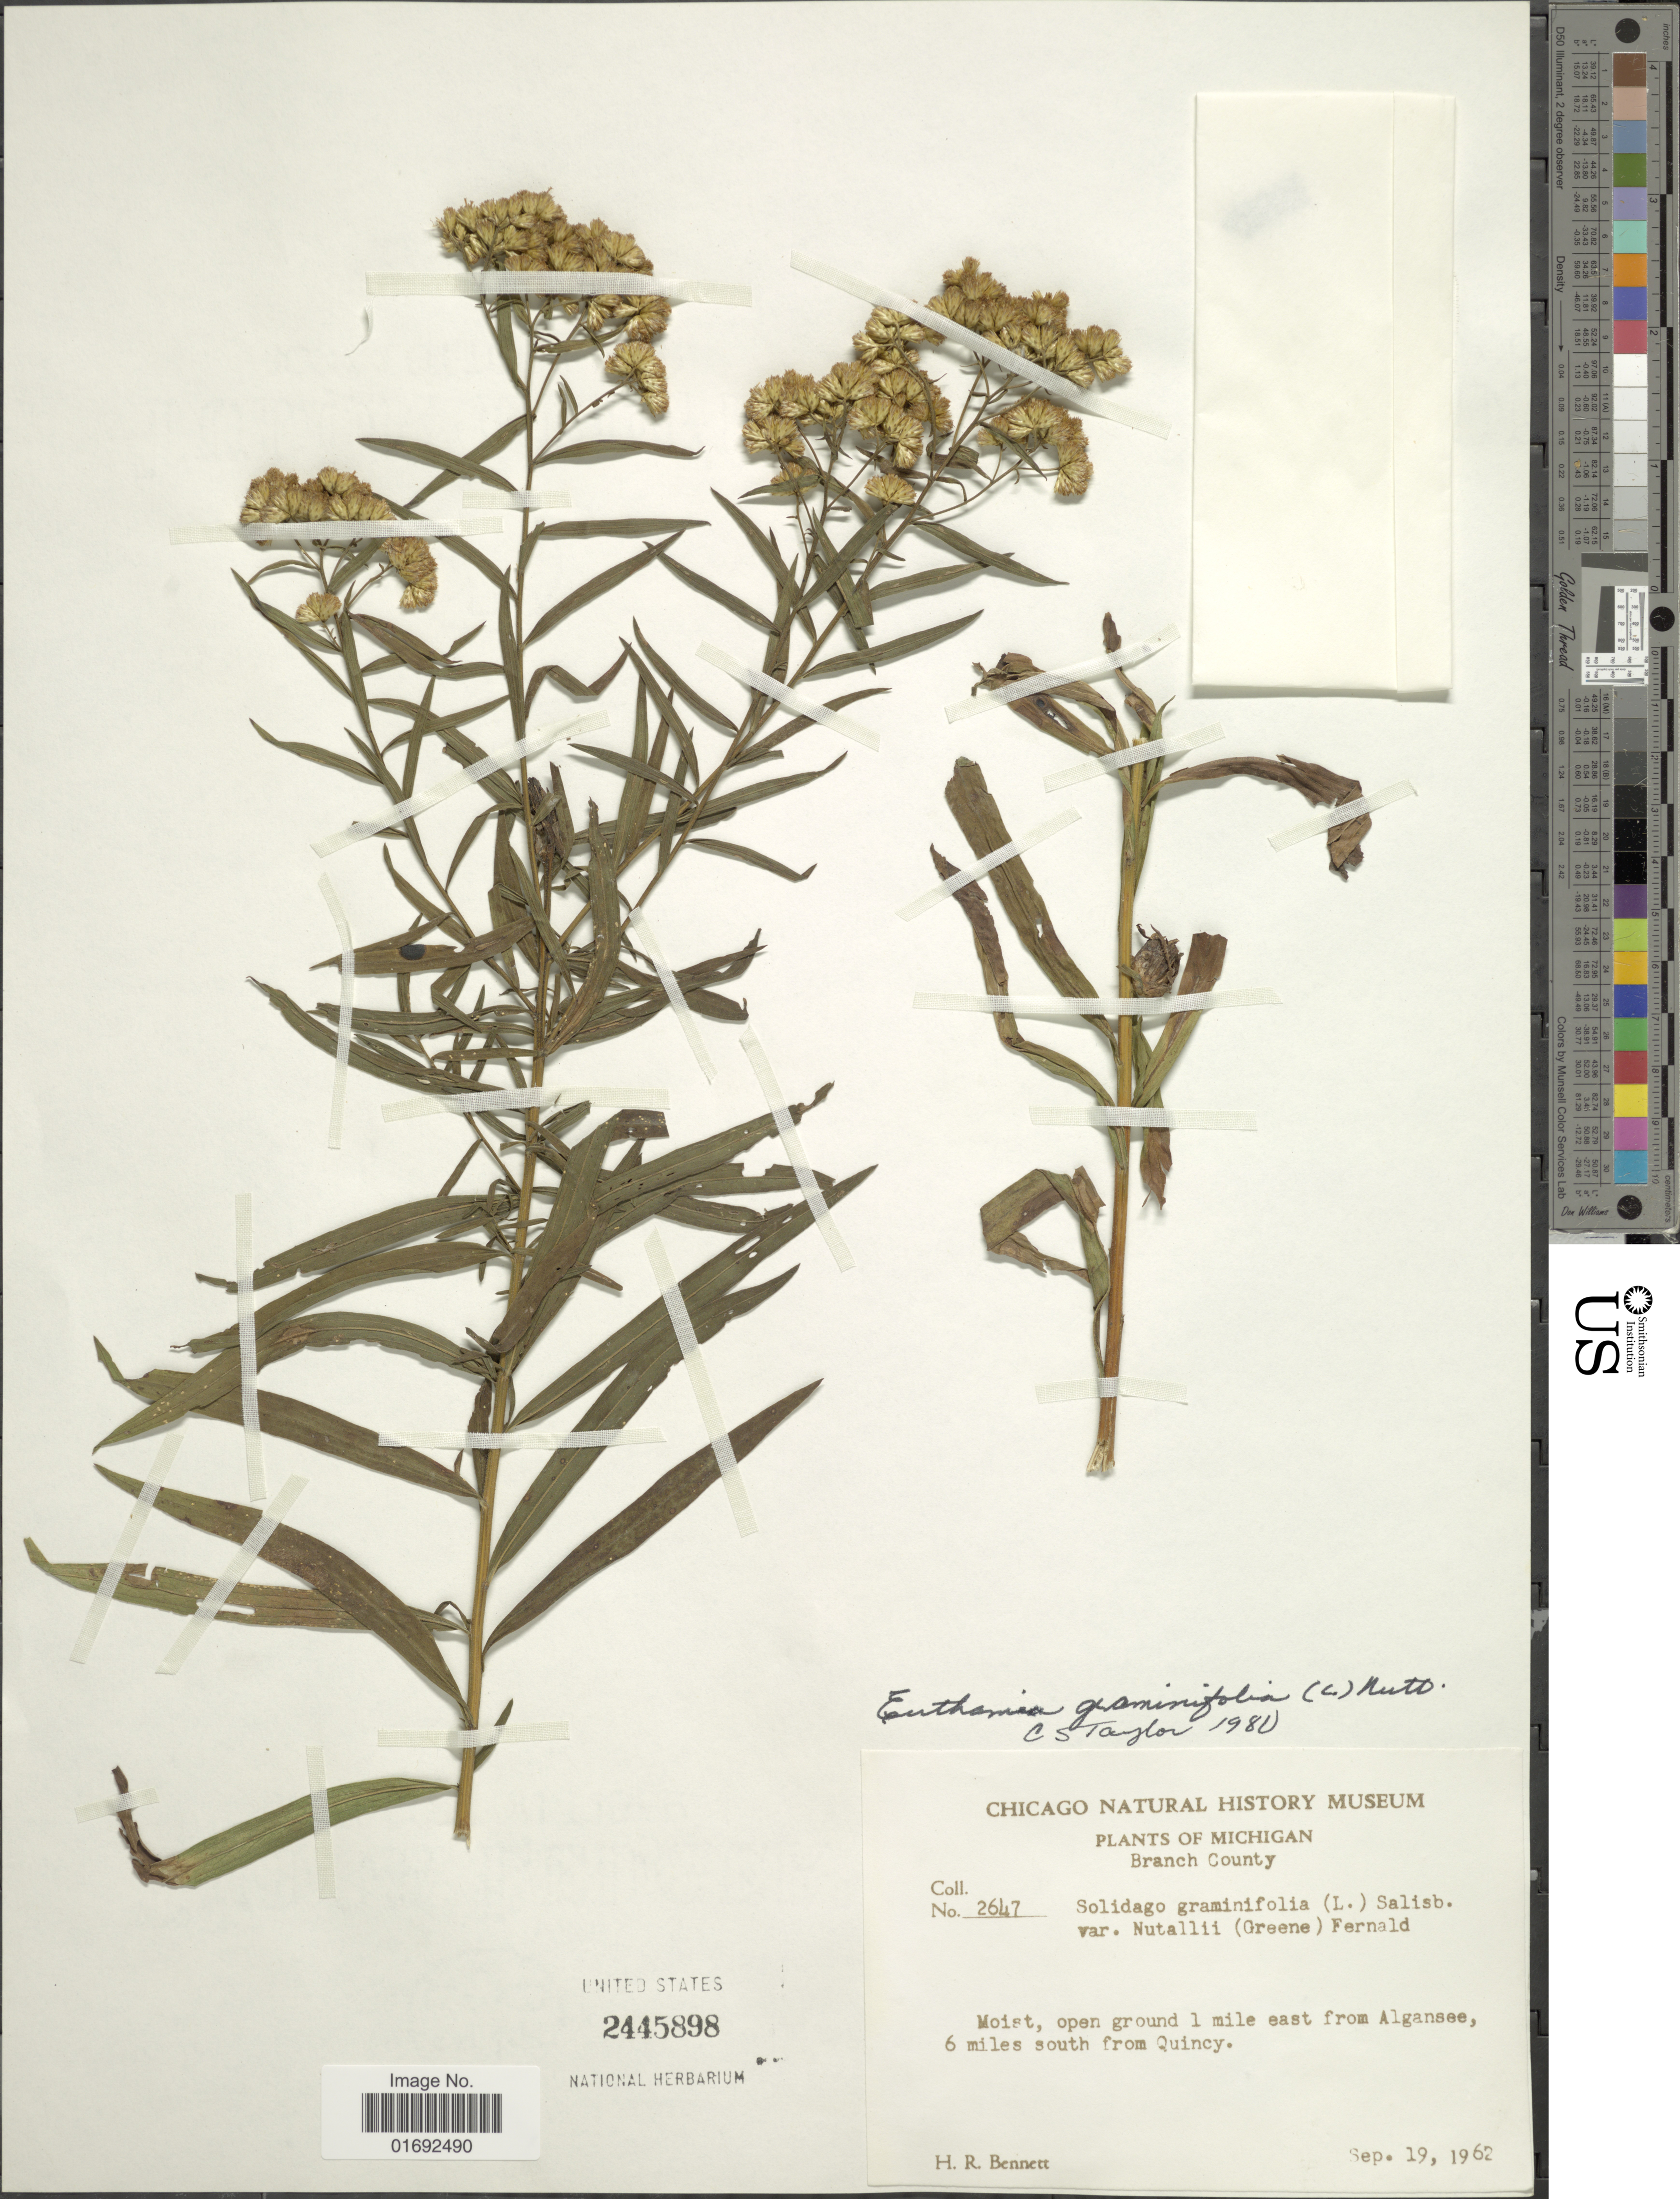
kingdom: Plantae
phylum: Tracheophyta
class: Magnoliopsida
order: Asterales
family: Asteraceae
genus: Euthamia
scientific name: Euthamia graminifolia var. nuttalii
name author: (S.W. Greene) W. Stone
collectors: H. R. Bennett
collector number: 2647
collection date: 1962-09-19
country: United States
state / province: Michigan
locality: Branch County, 1 mile east from Algansee, 6 miles south from Quincy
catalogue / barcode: US 2445898